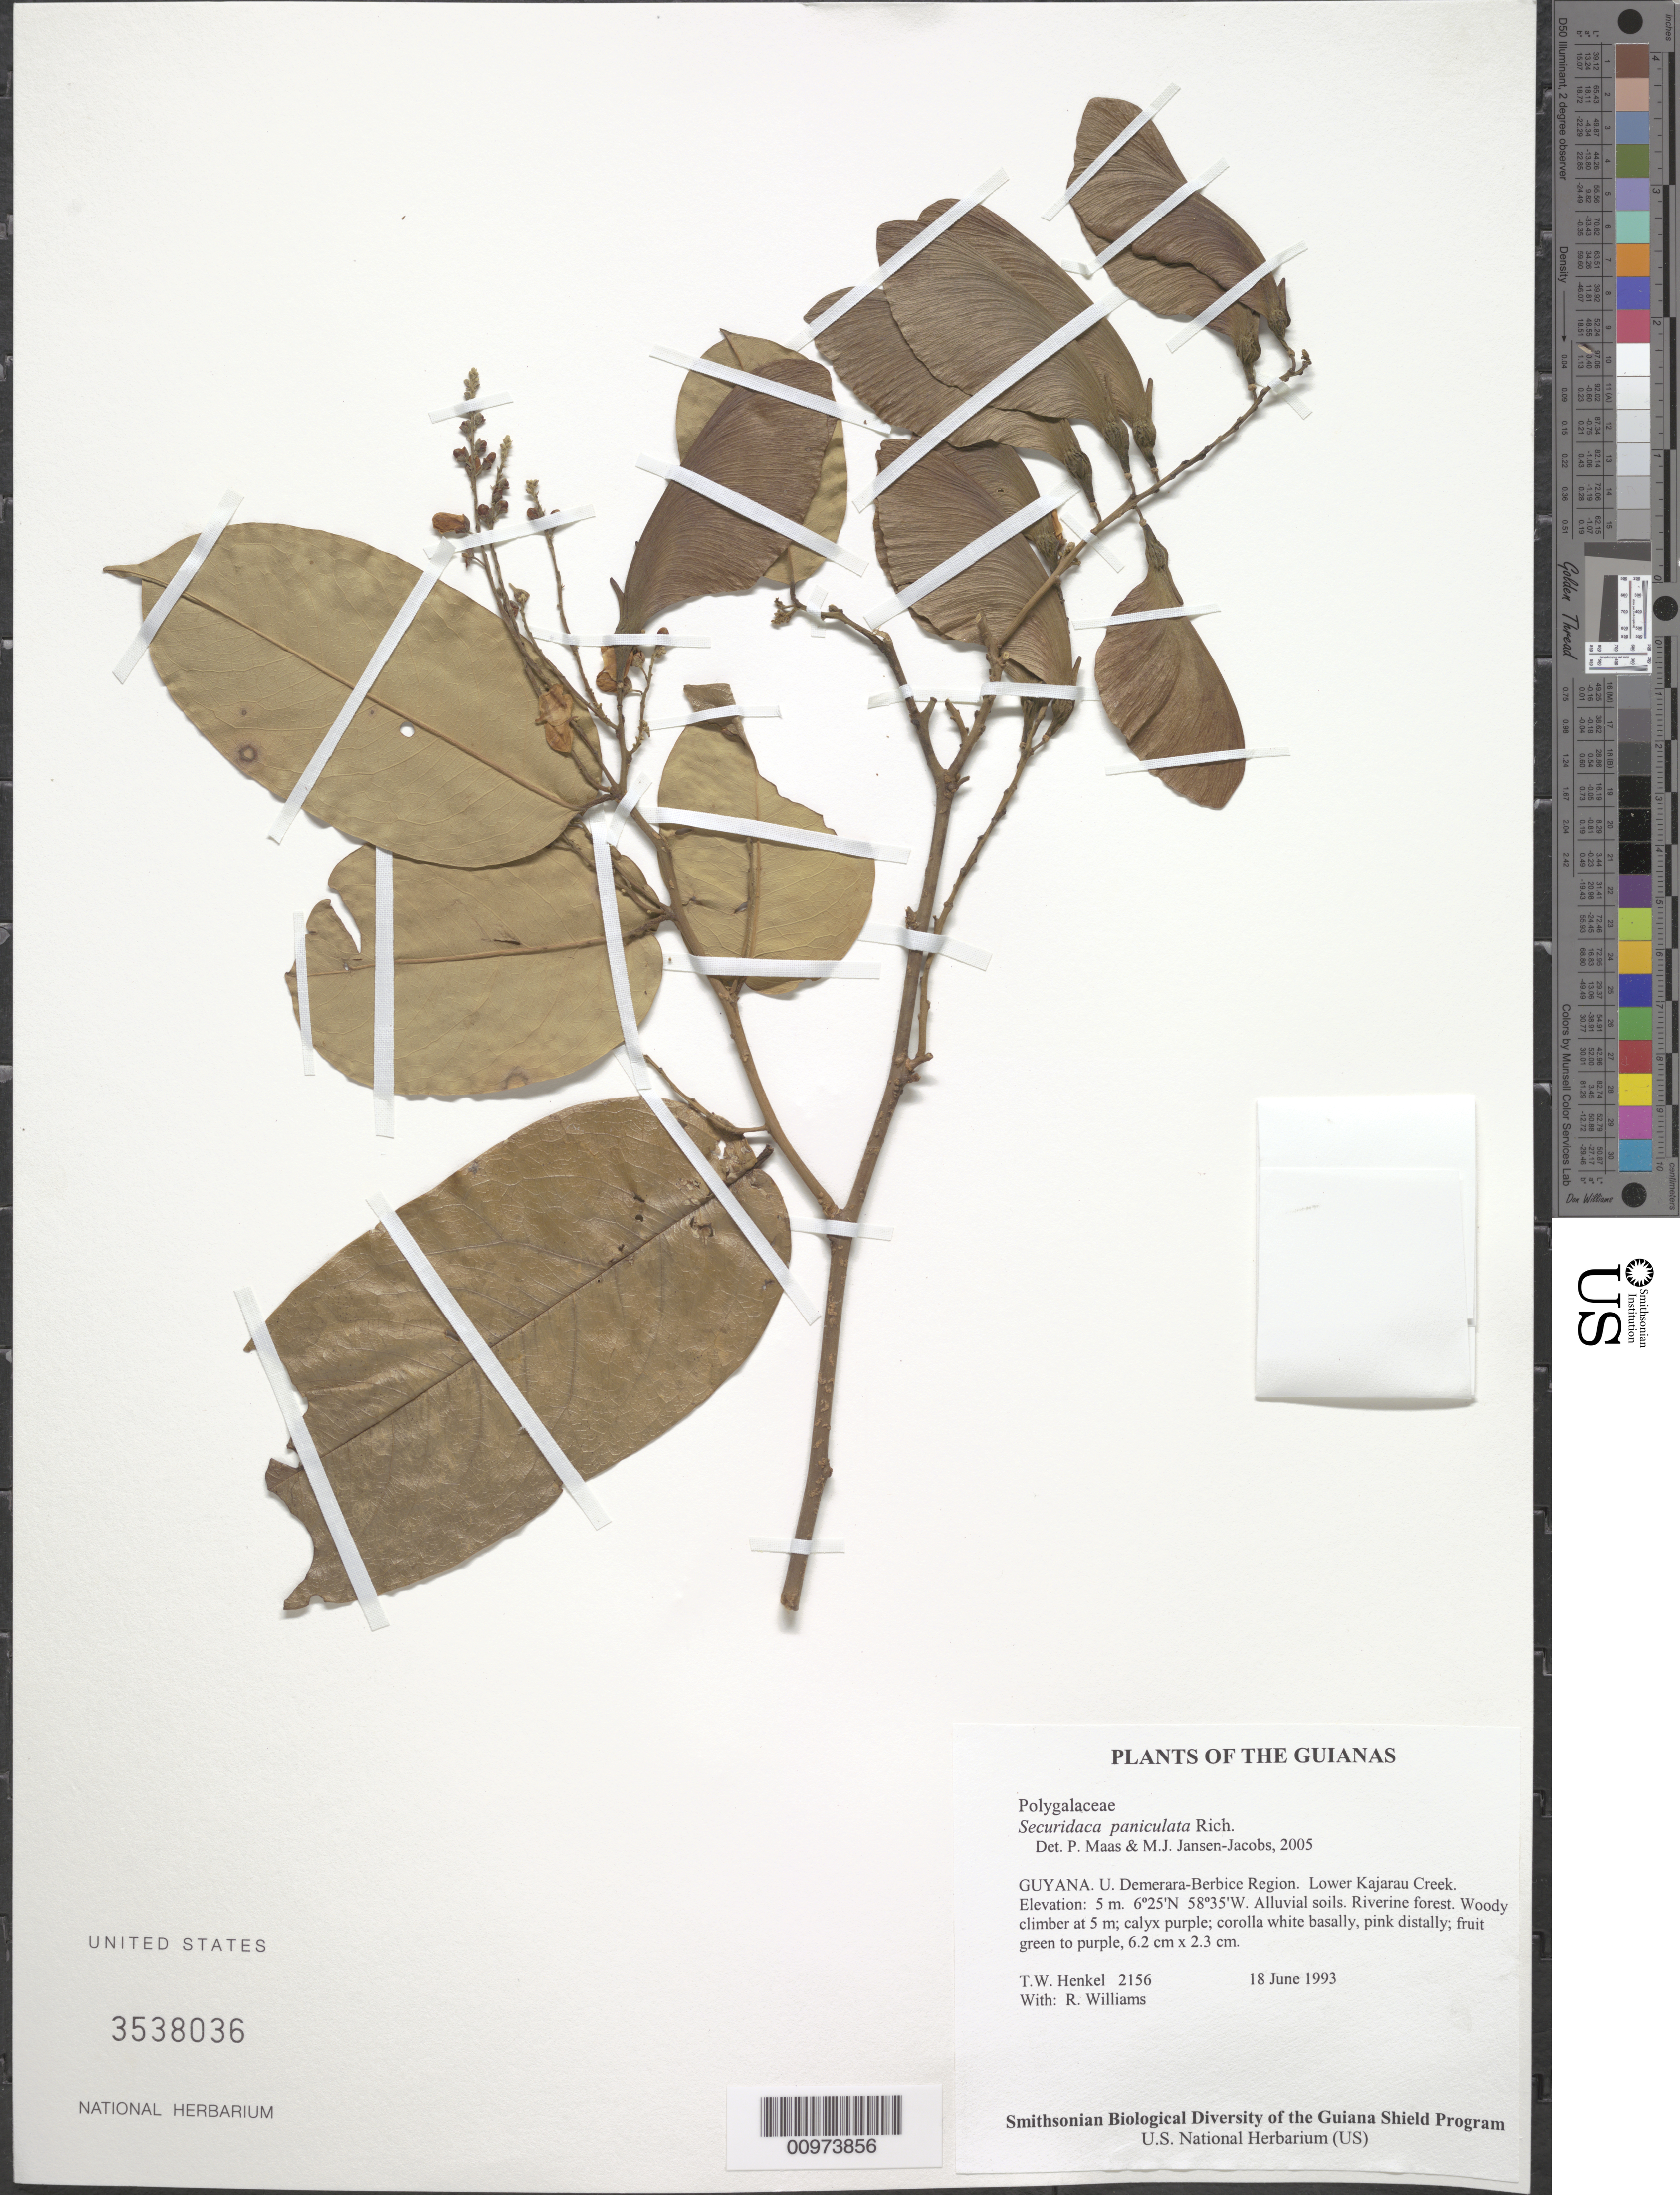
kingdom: Plantae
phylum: Tracheophyta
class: Magnoliopsida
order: Fabales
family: Polygalaceae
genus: Securidaca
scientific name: Securidaca paniculata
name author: Rich.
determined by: Maas, P. J.; Jansen-Jacobs, M. J.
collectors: T. Henkel & R. Williams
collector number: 2156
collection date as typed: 18 June 1993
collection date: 1993-06-18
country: Guyana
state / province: U. Demerara-Berbice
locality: Lower Kajarau Creek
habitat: Alluvial soils. Riverine forest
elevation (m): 5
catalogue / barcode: US 3538036